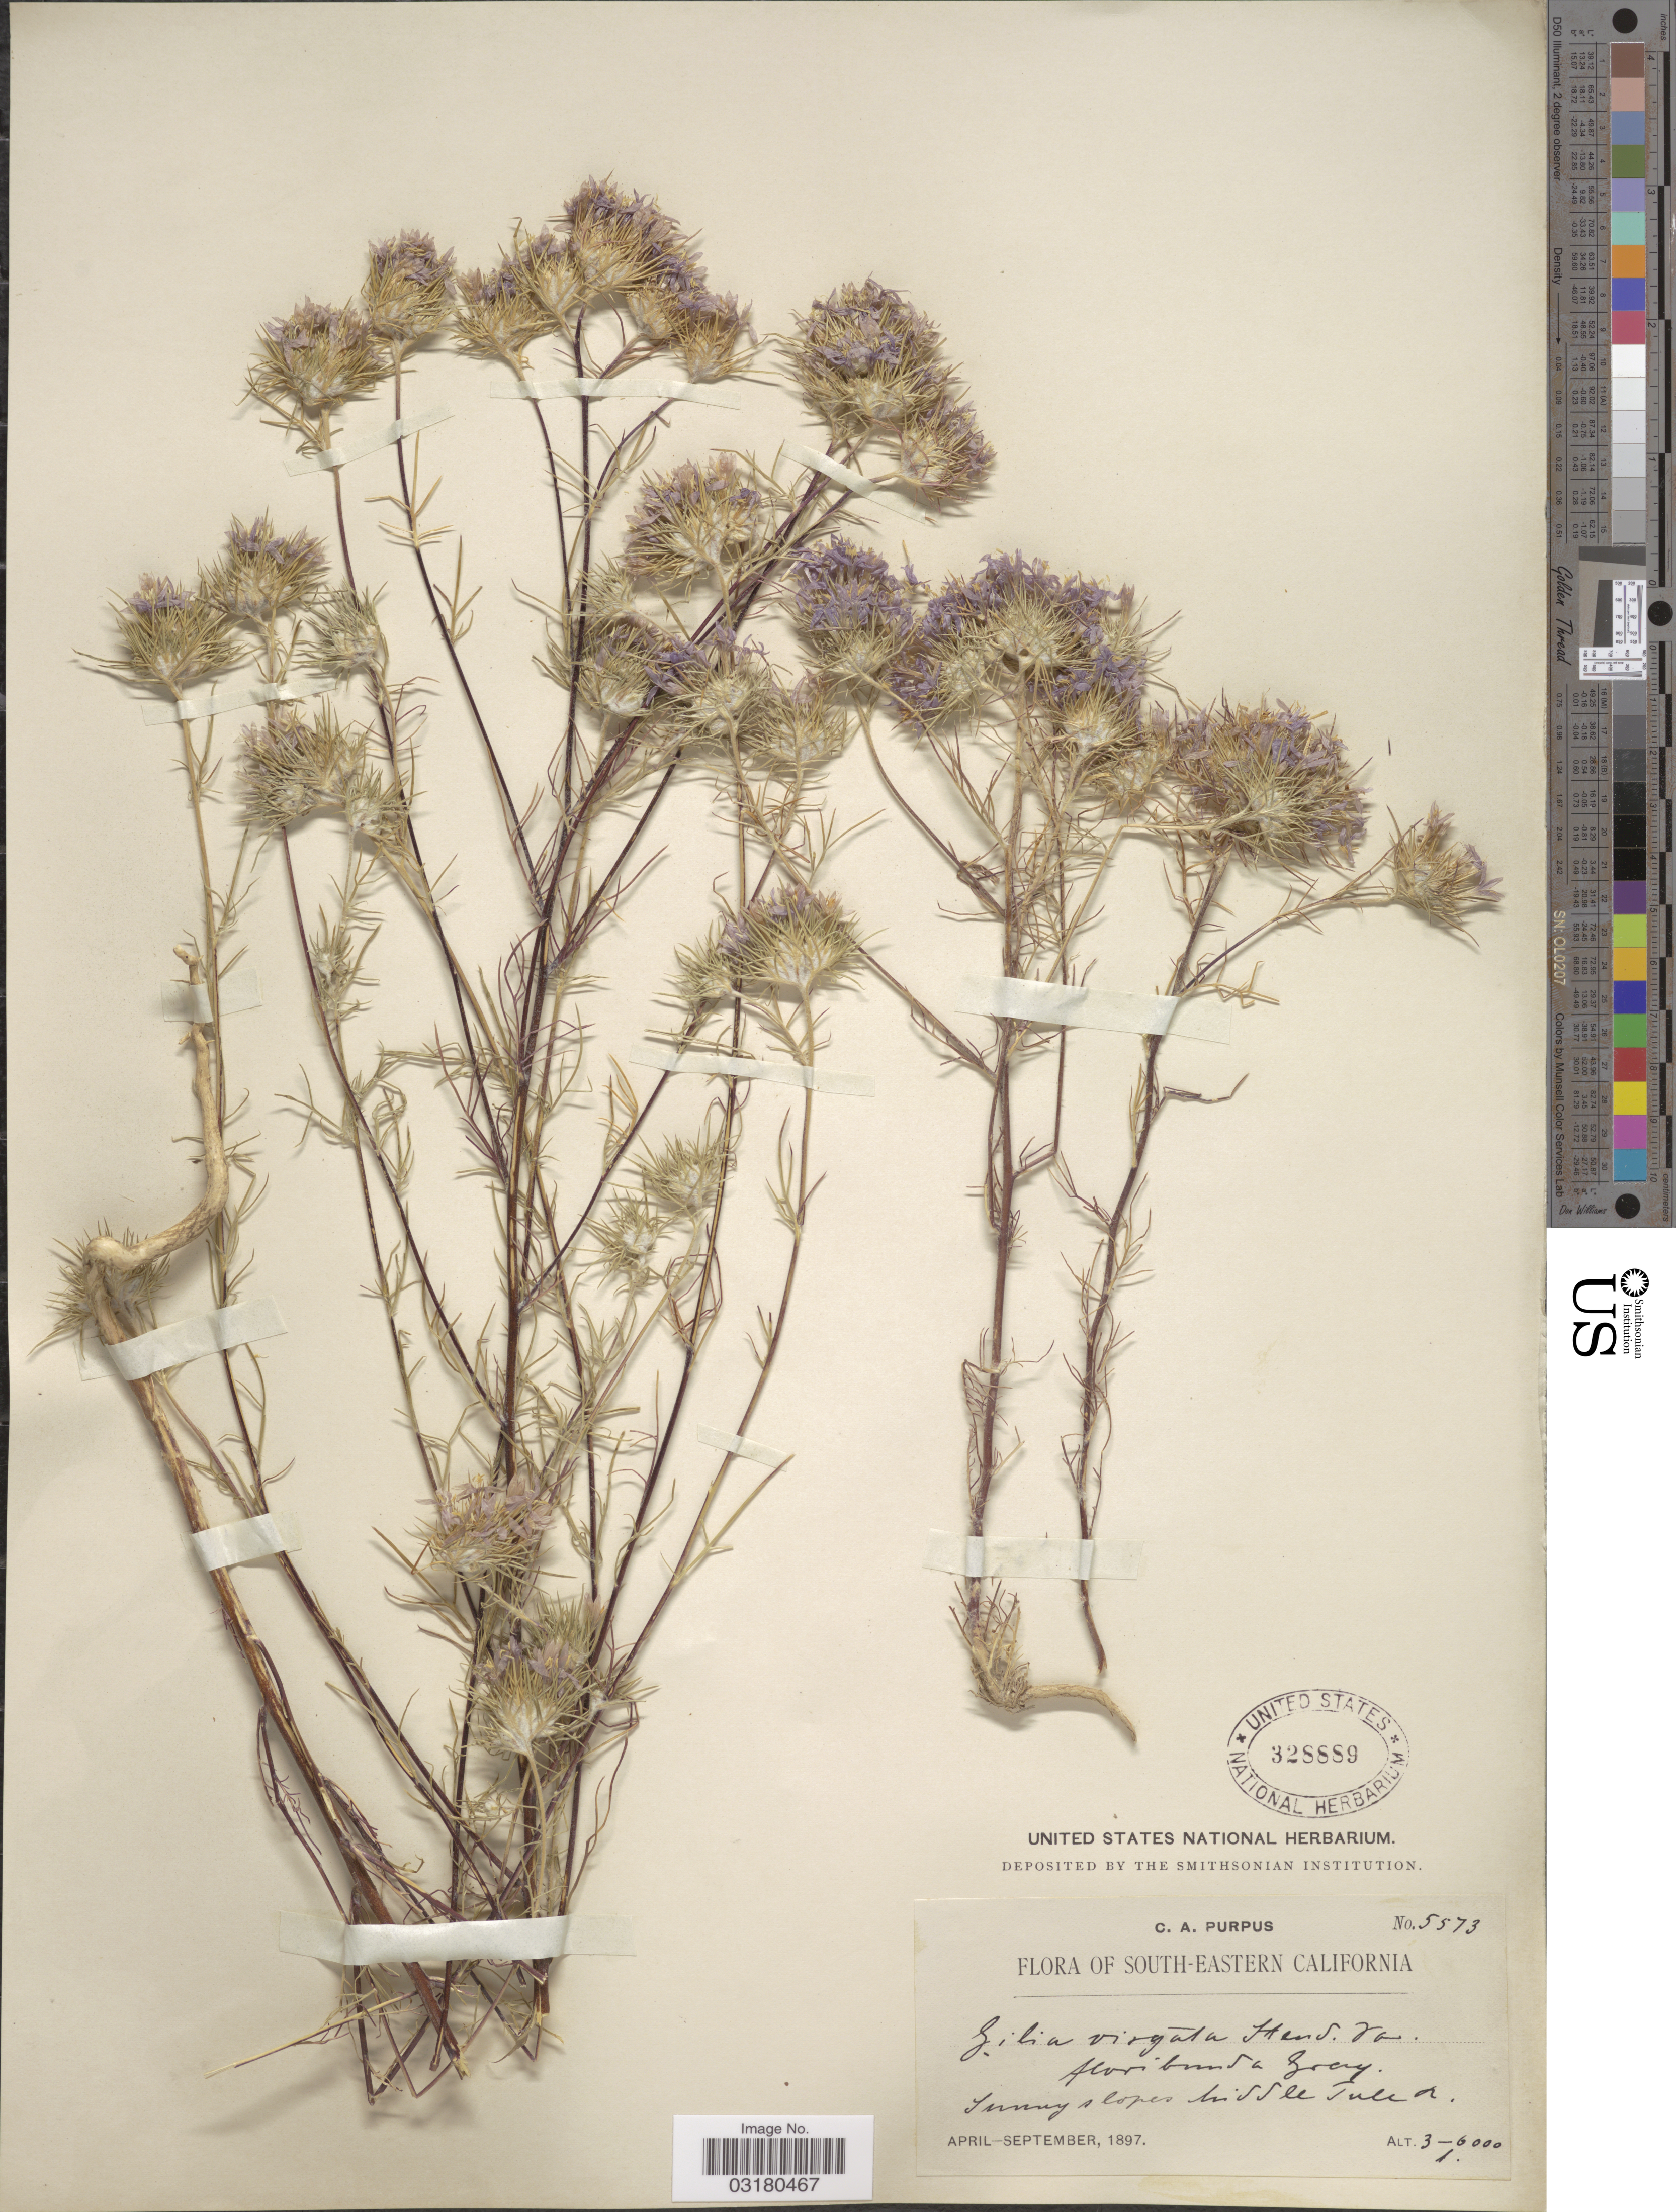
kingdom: Plantae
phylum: Tracheophyta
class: Magnoliopsida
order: Ericales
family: Polemoniaceae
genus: Eriastrum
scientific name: Eriastrum pluriflorum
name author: (A. Heller) H. Mason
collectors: C. A. Purpus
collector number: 5573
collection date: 1897-04/1897-09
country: United States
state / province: California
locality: South-Eastern California. Sunny slopes Middle Tule R.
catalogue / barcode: US 328889